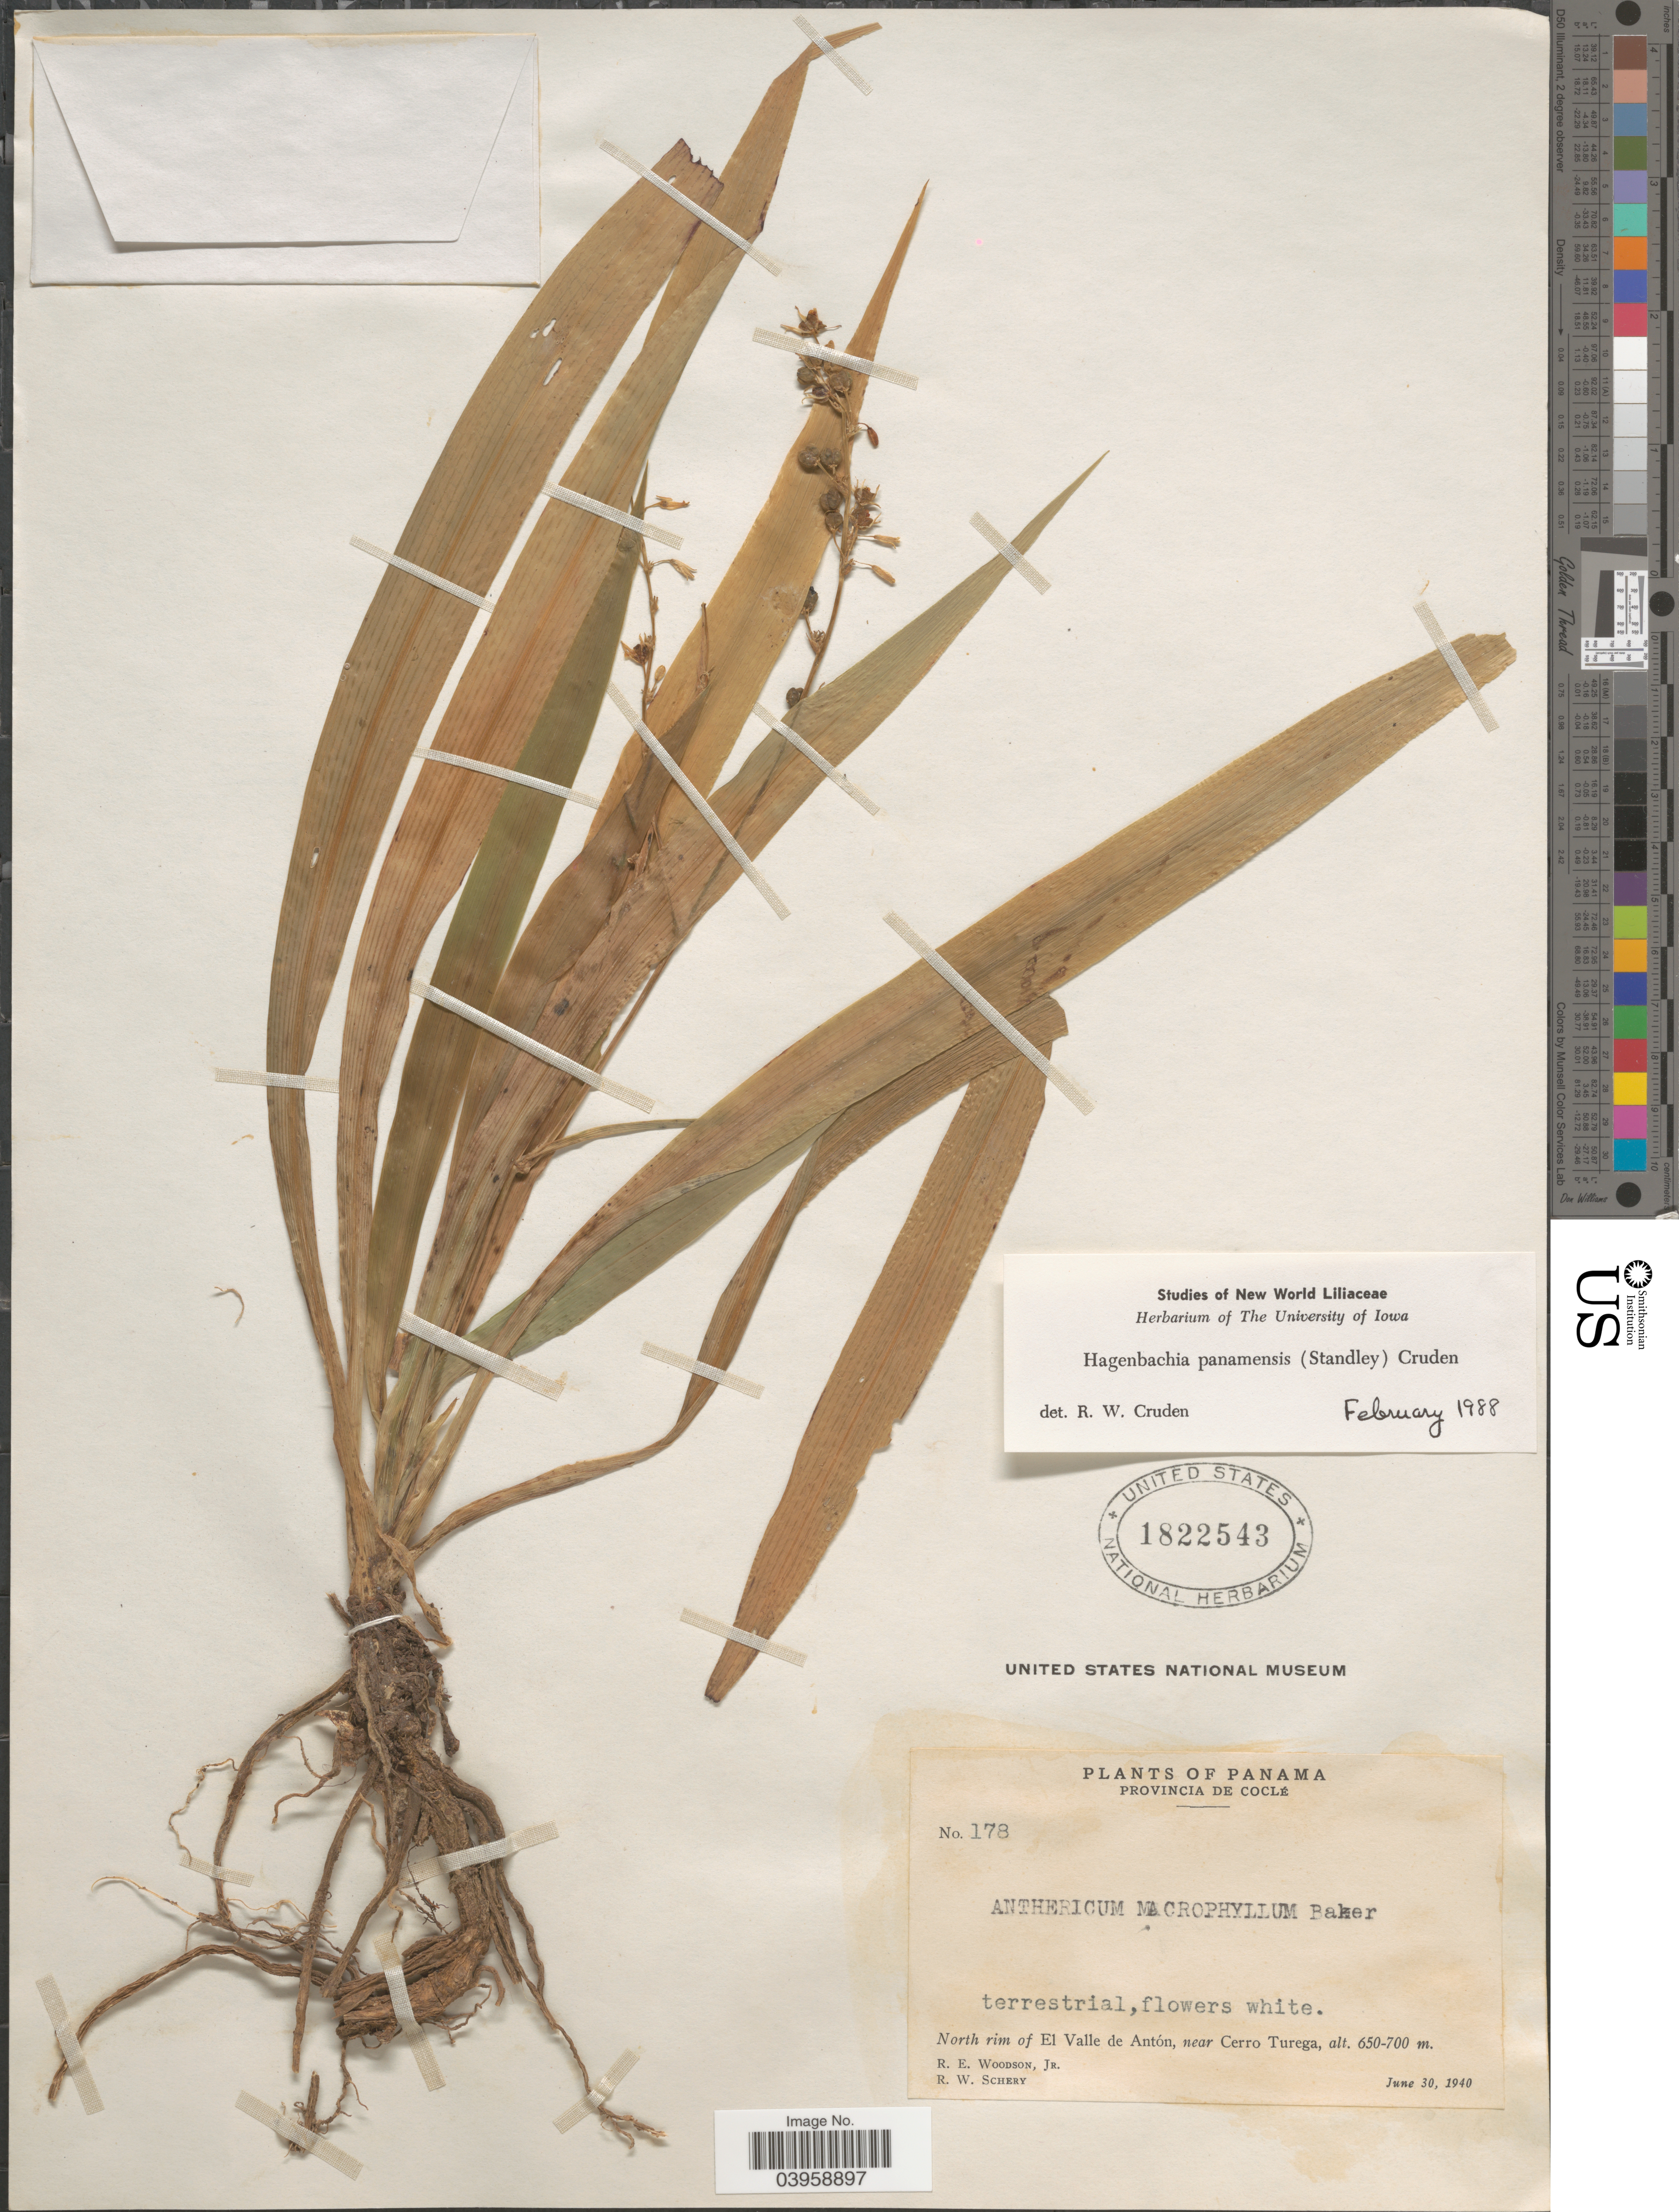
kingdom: Plantae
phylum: Tracheophyta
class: Liliopsida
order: Asparagales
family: Asparagaceae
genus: Hagenbachia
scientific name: Hagenbachia panamensis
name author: (Standl.) Cruden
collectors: R. E. Woodson & R. W. Schery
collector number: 178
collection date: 1940-06-30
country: Panama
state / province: Cocle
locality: North rim of El Valle de Antón, near Cerro Turega.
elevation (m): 650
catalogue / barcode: US 1822543